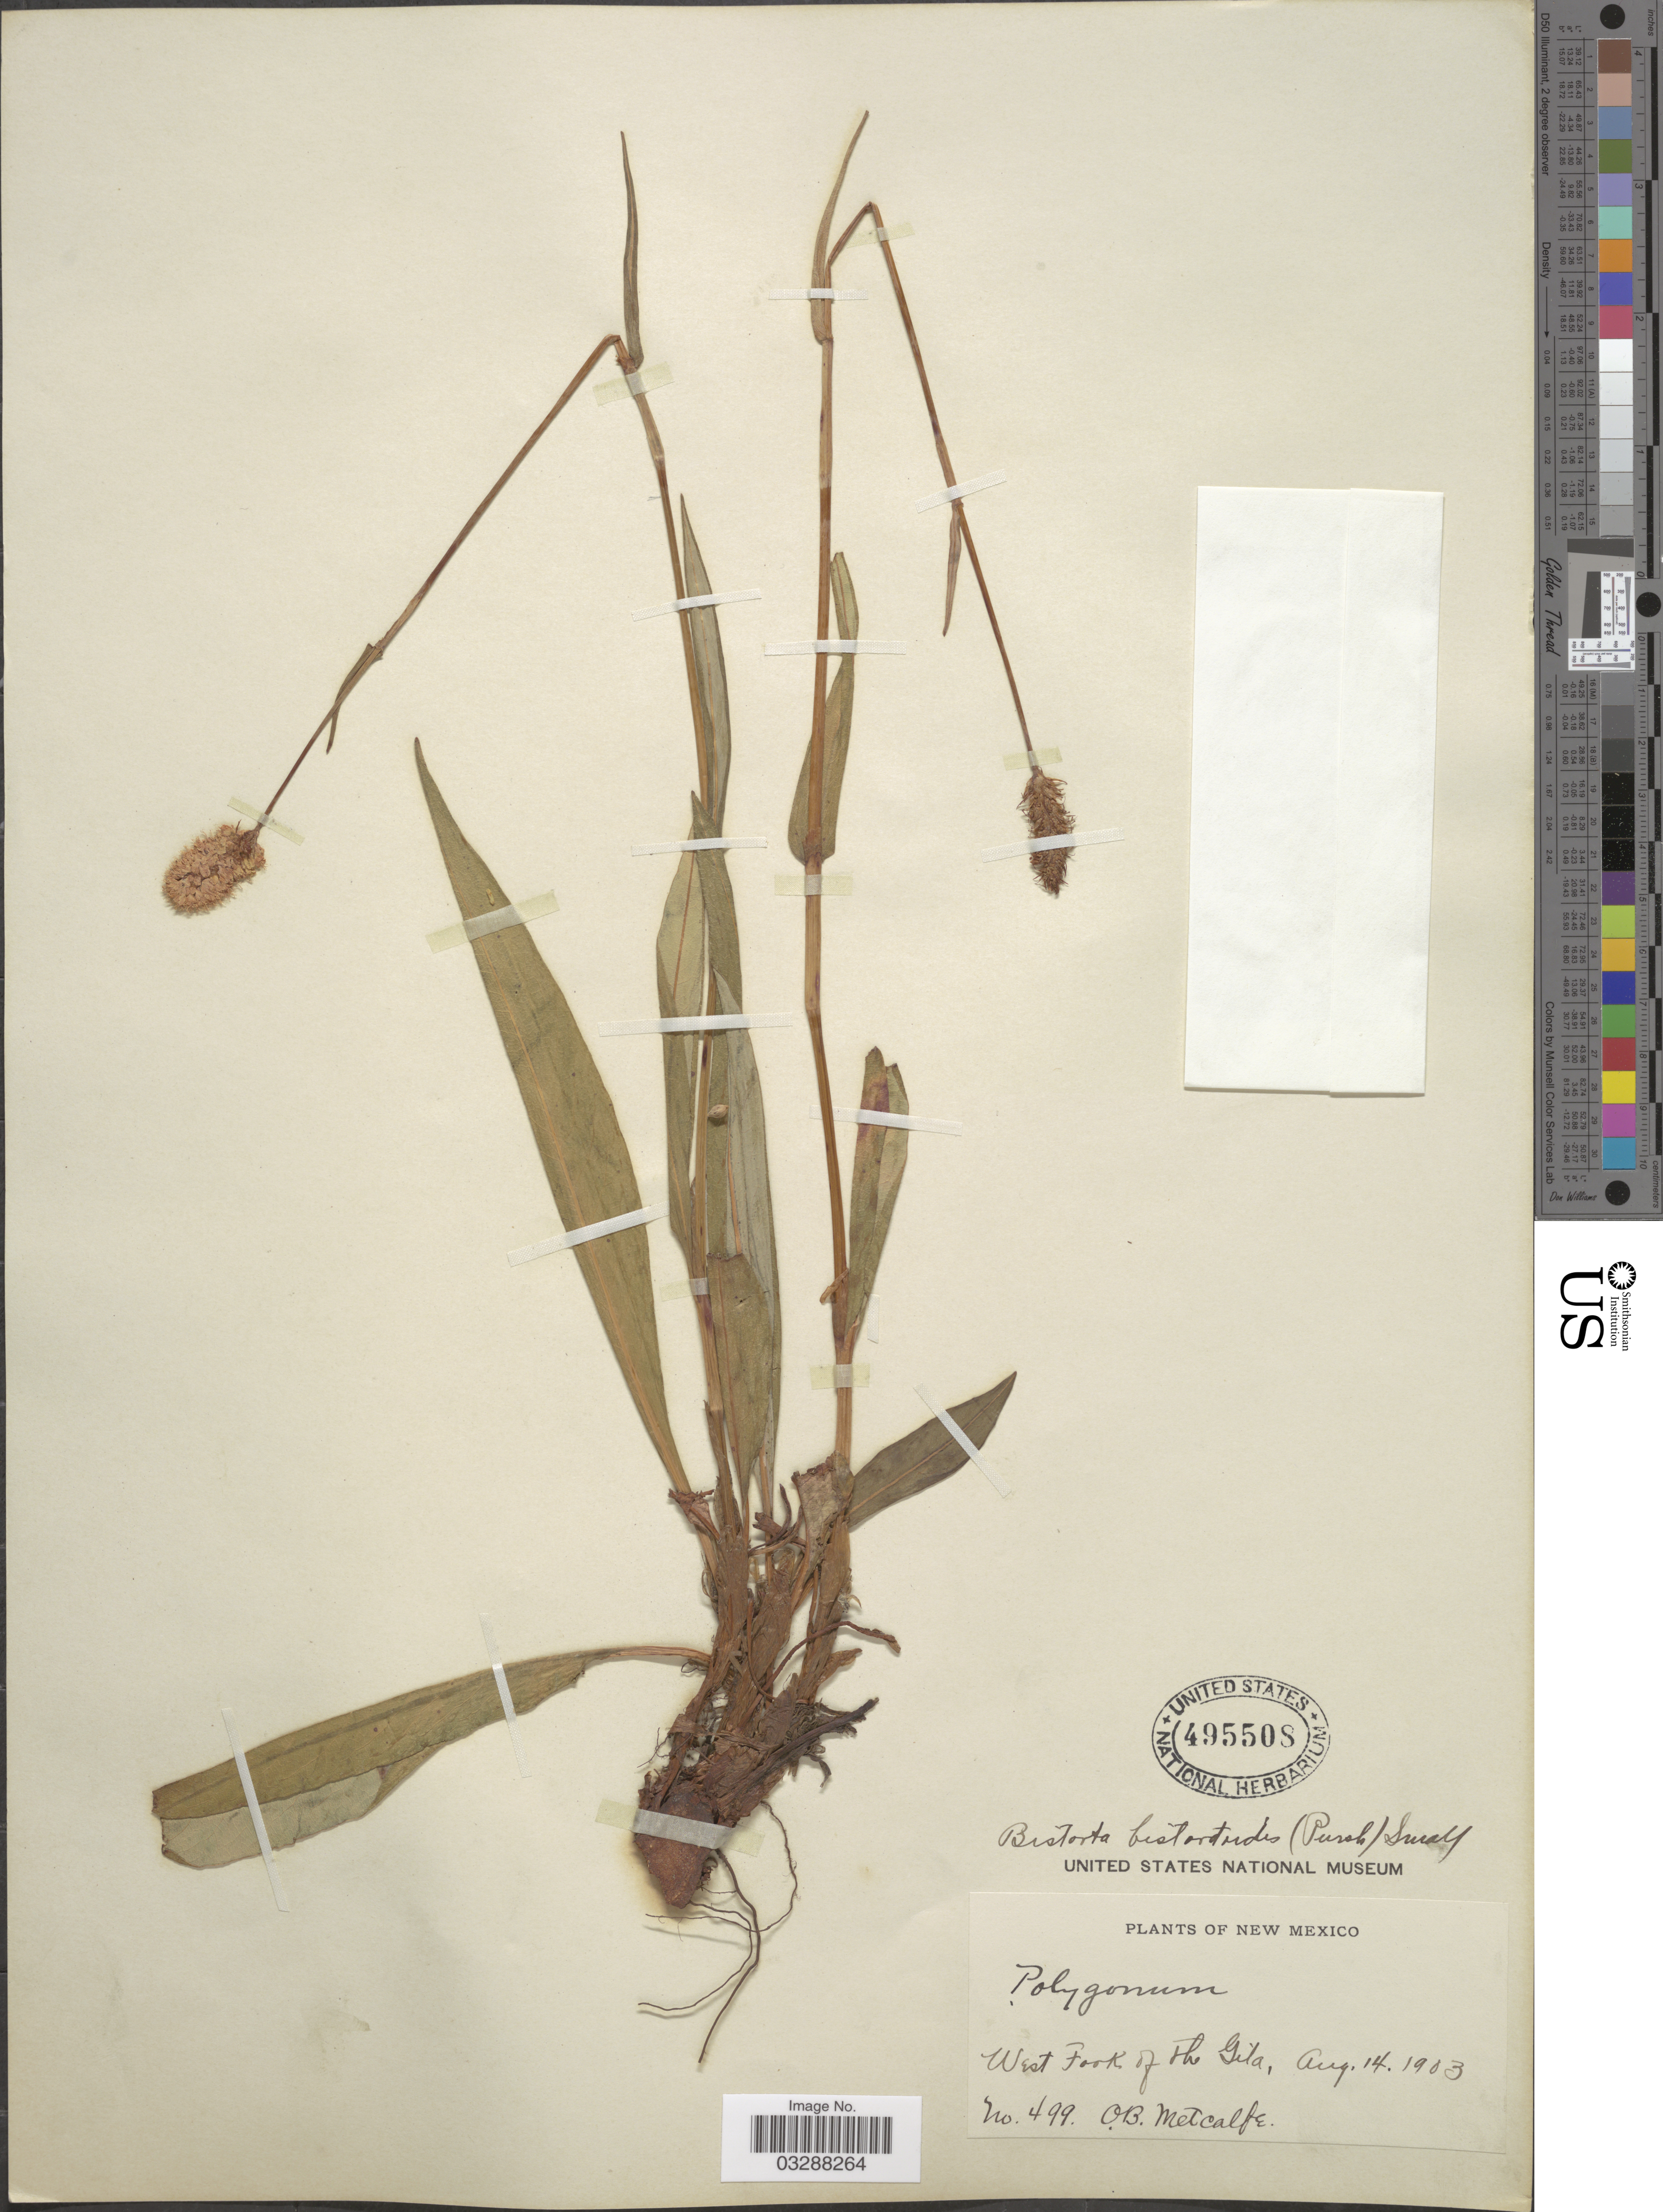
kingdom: Plantae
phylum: Tracheophyta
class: Magnoliopsida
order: Caryophyllales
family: Polygonaceae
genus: Bistorta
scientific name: Bistorta bistortoides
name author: (Pursh) Small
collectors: O. B. Metcalfe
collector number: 499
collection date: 1903-08-14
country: United States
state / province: New Mexico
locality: West fork of the Gila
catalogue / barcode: US 495508